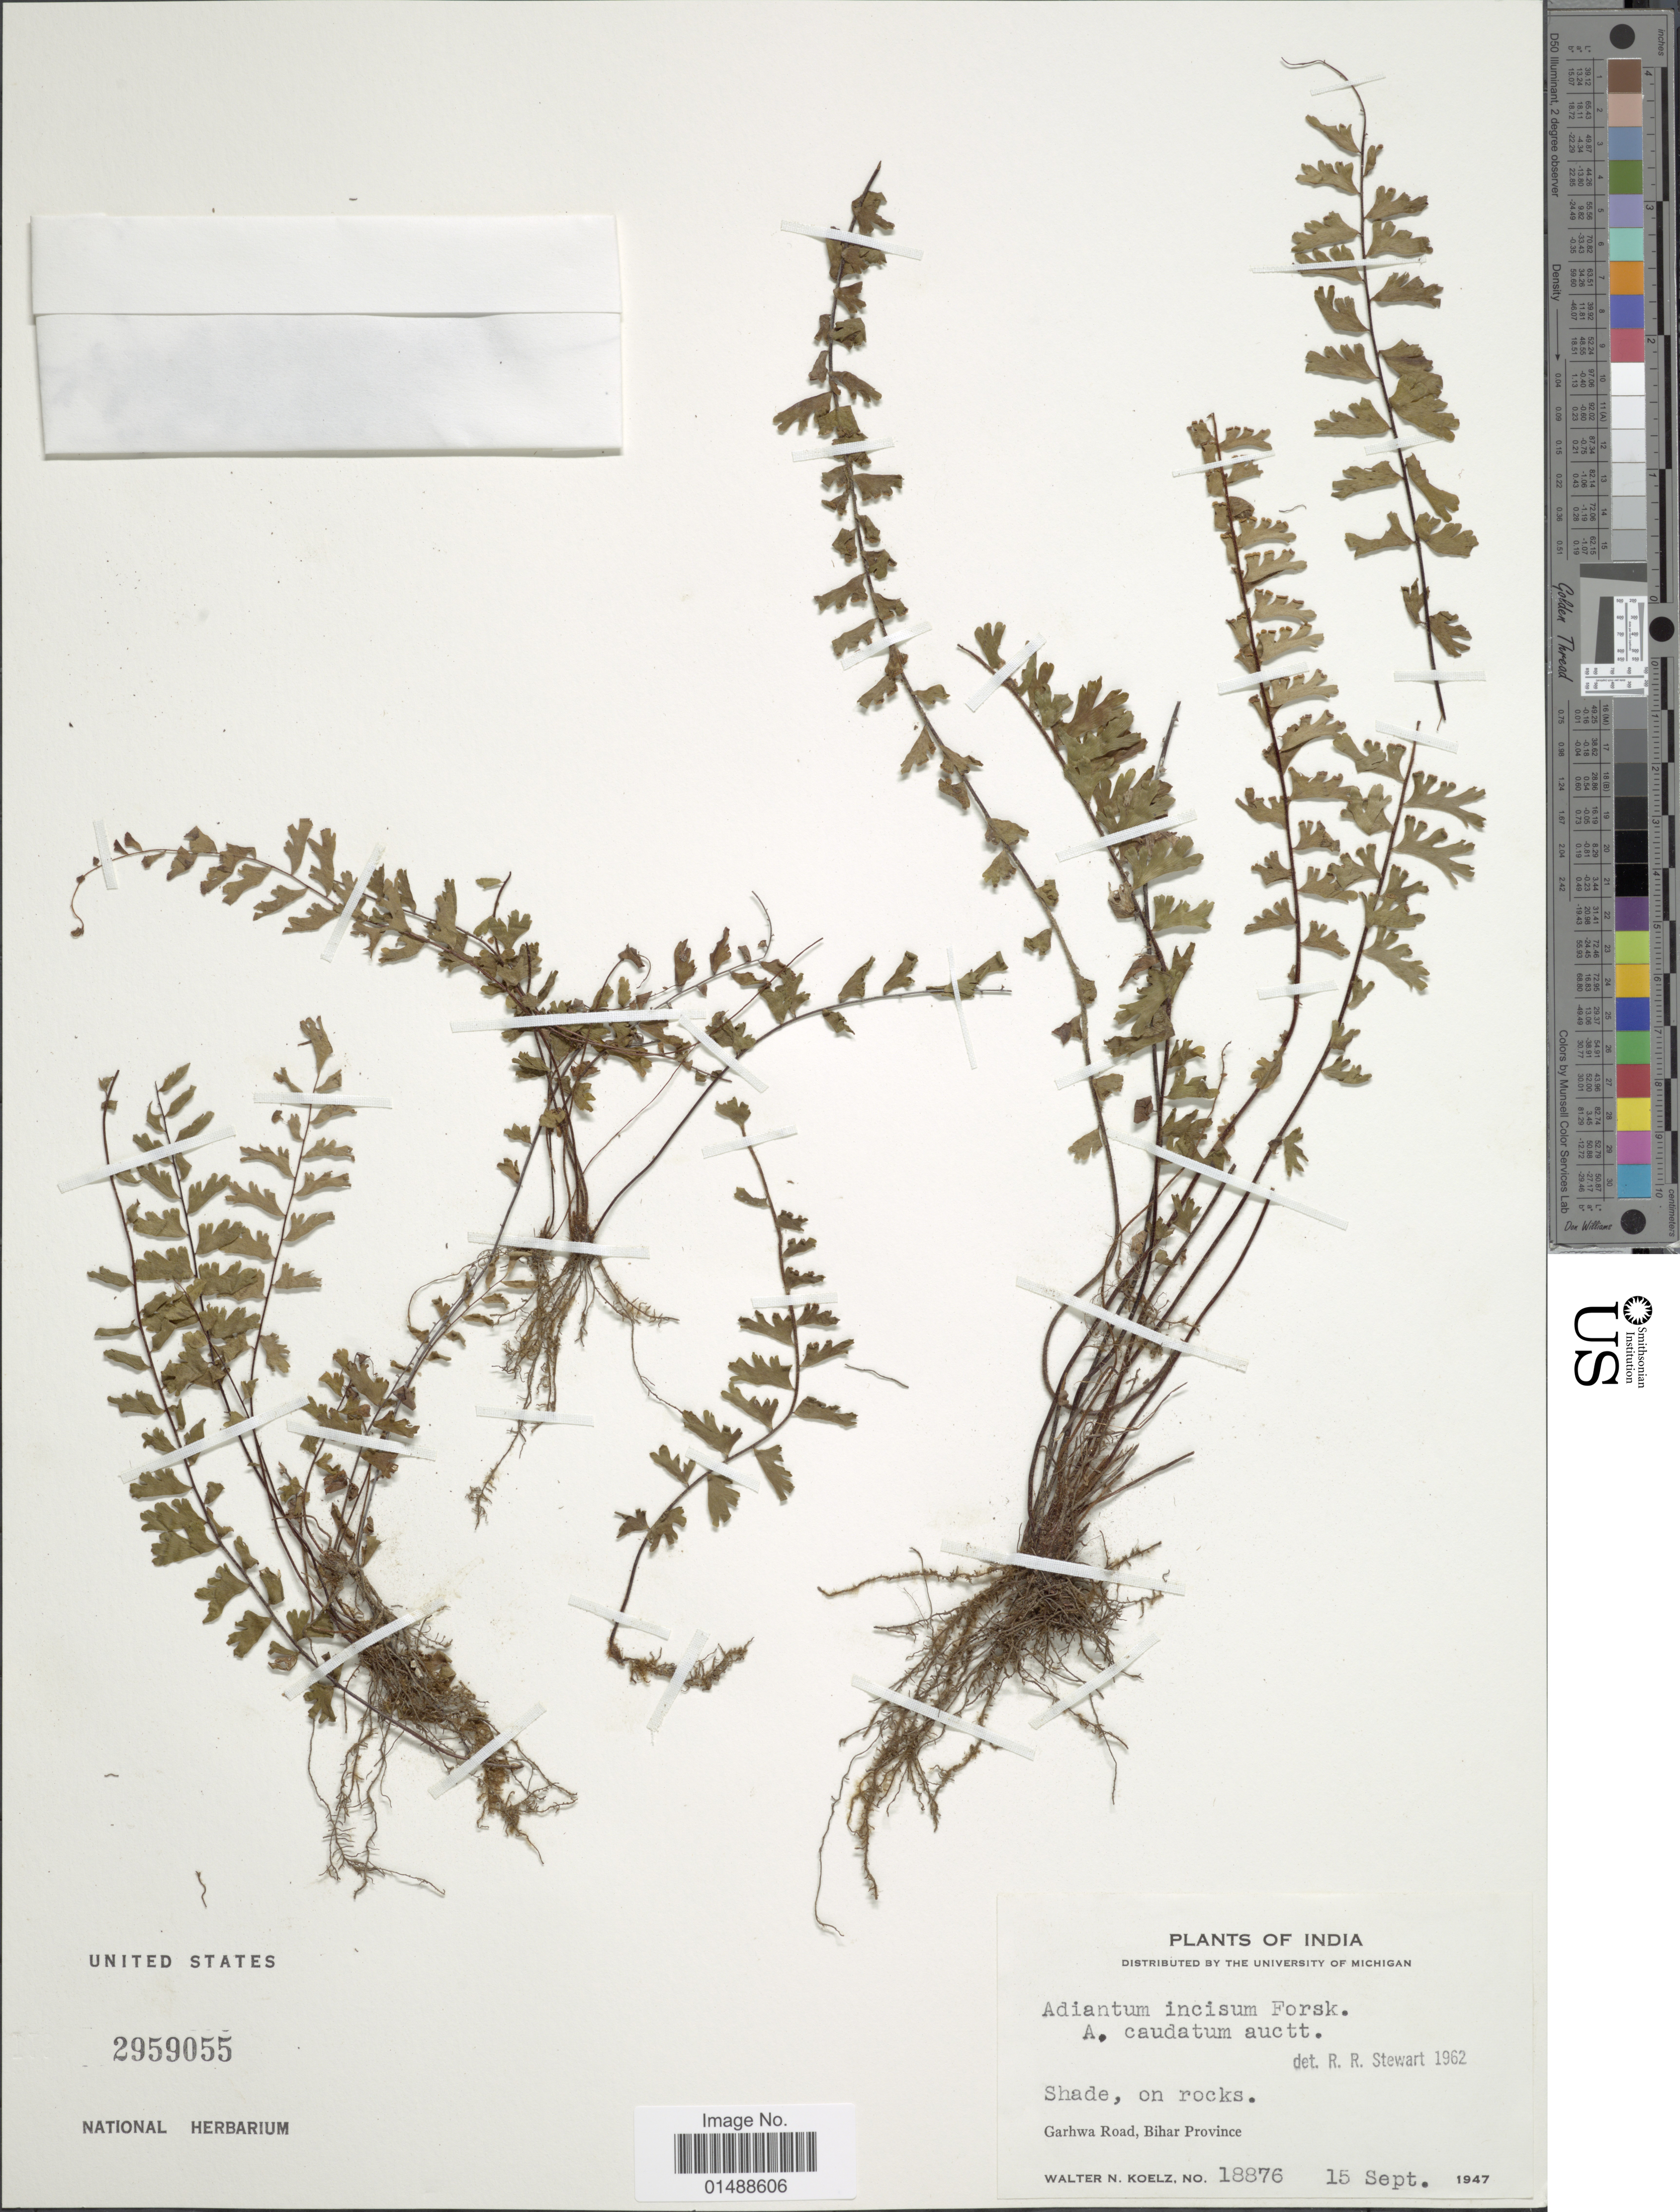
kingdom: Plantae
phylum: Tracheophyta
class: Polypodiopsida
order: Polypodiales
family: Pteridaceae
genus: Adiantum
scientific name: Adiantum incisum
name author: Forssk.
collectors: W. N. Koelz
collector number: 18876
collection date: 1947-09-15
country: India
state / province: Bihar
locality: India, Garhwa Road, Bihar Province.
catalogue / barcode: US 2959055